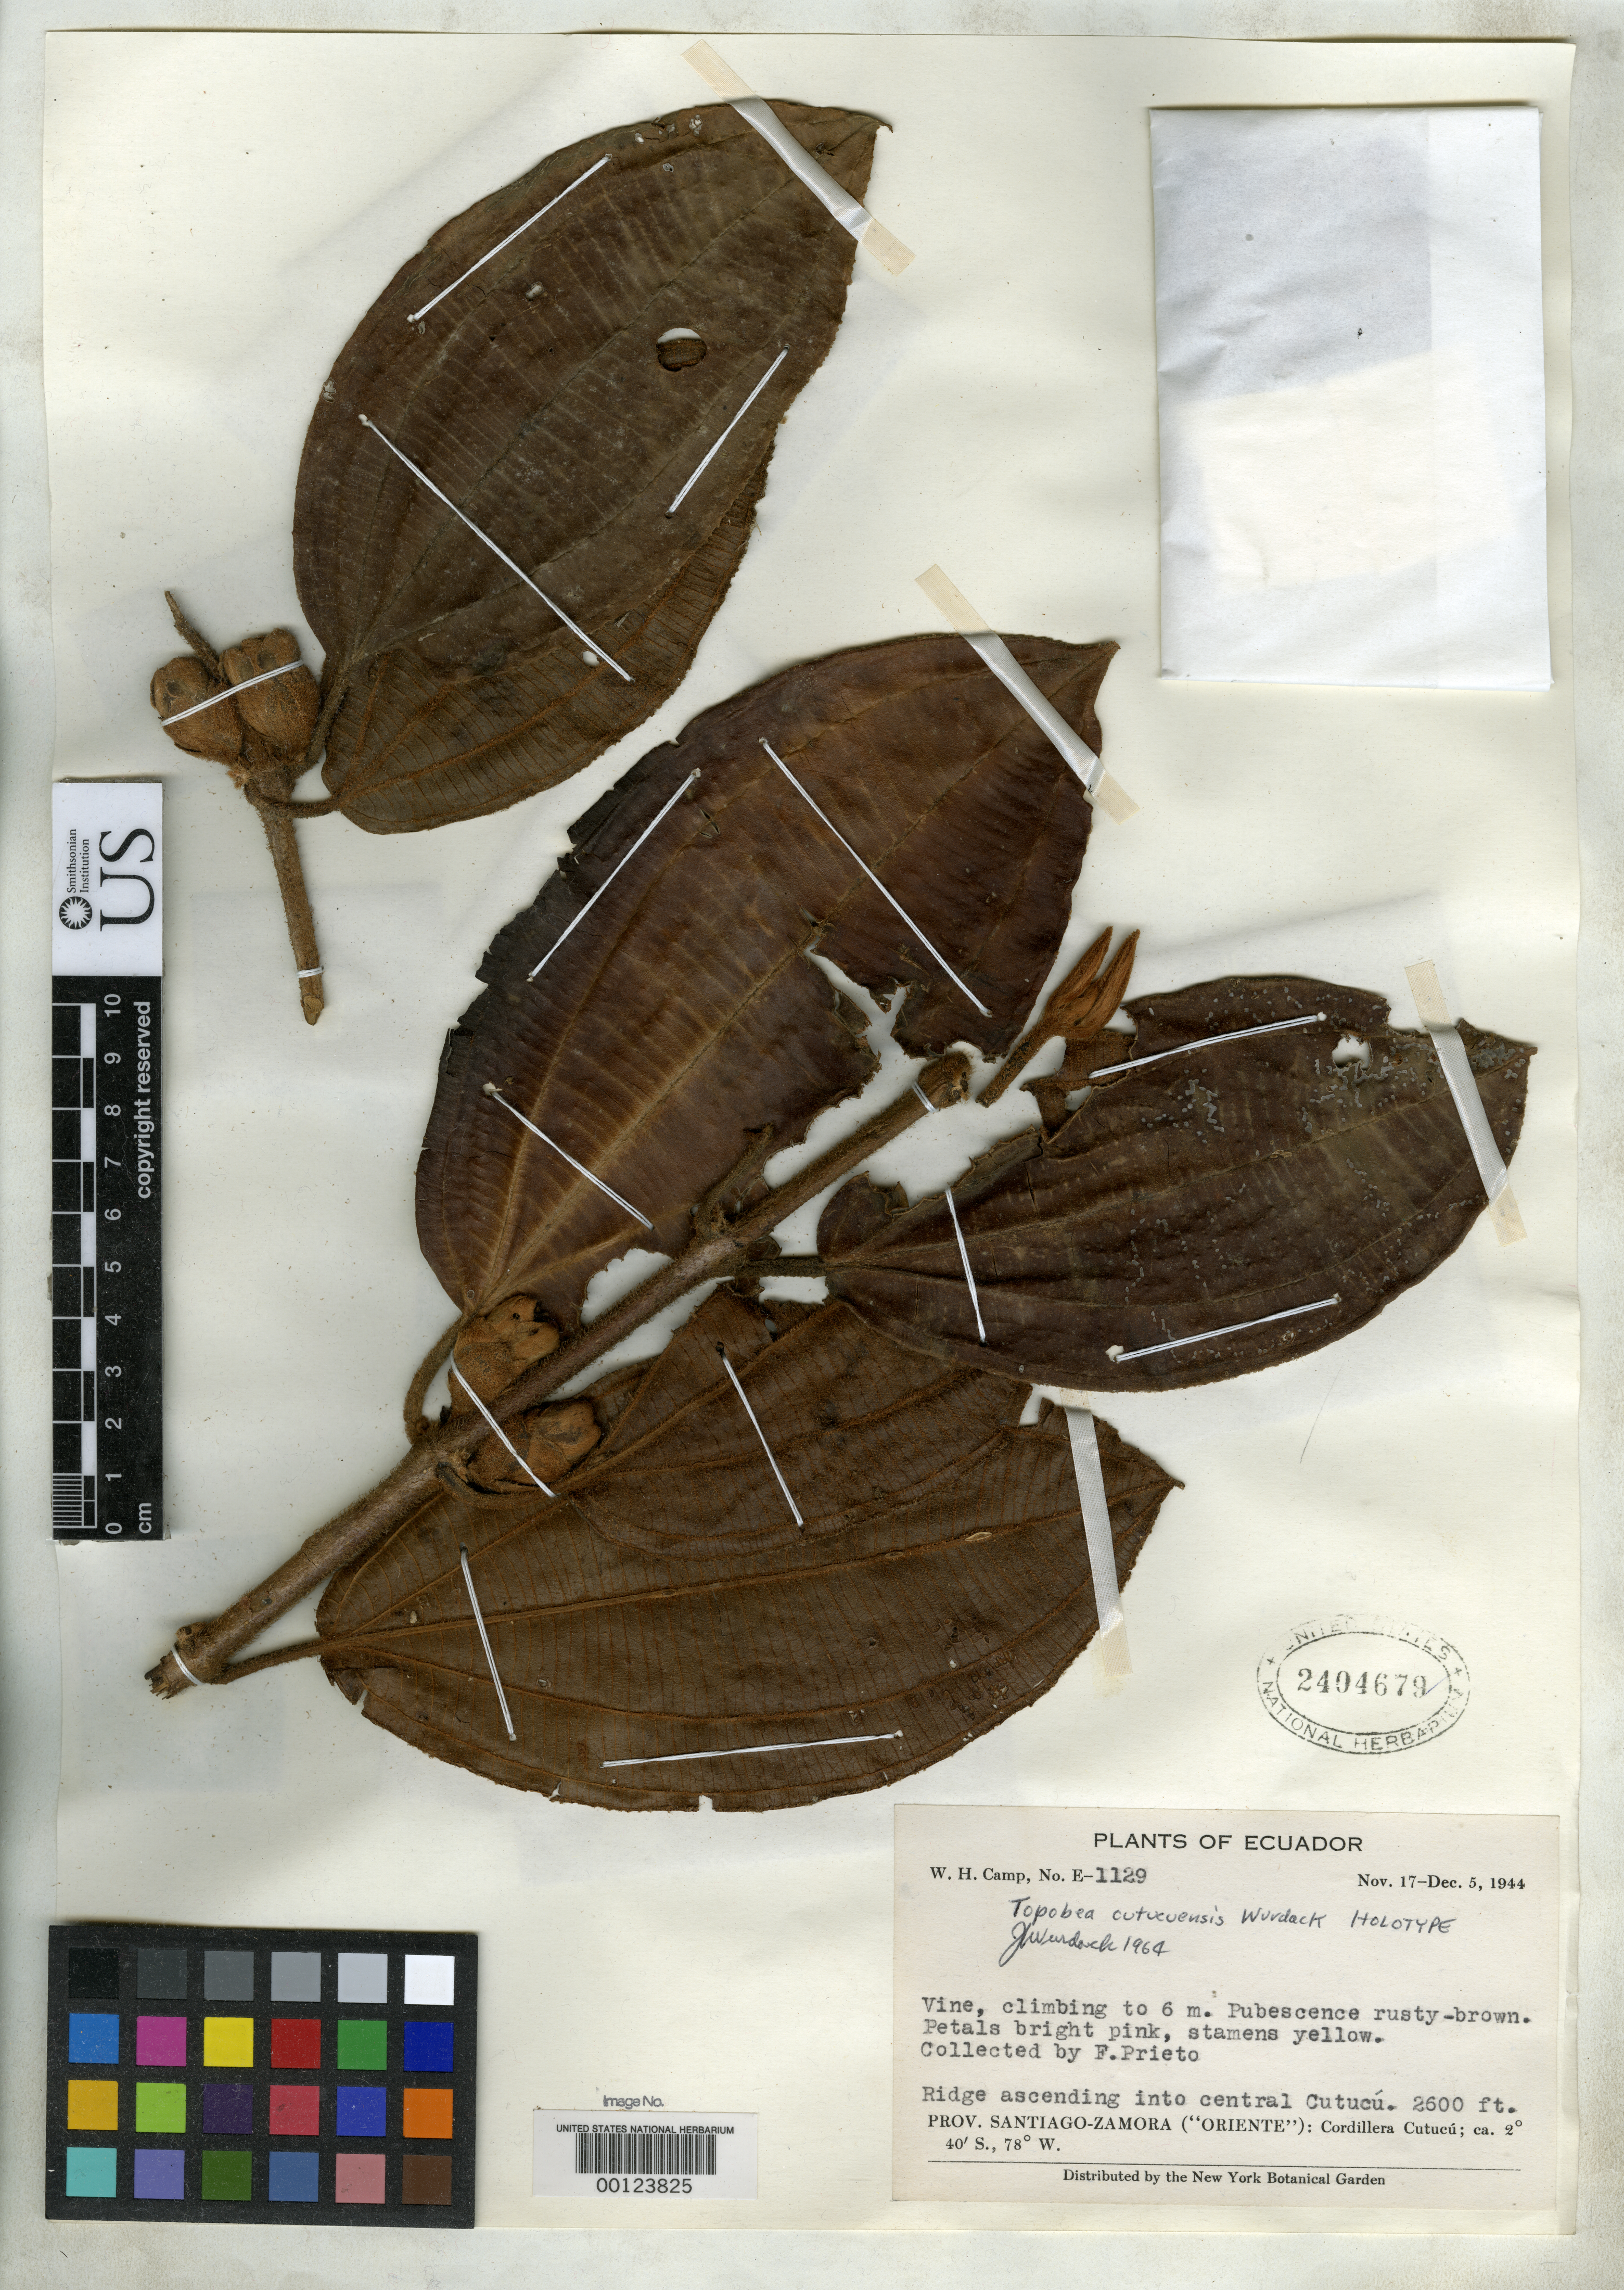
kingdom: Plantae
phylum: Tracheophyta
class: Magnoliopsida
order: Myrtales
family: Melastomataceae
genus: Topobea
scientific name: Topobea cutucuensis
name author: Wurdack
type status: Holotype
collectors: F. Prieto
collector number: Camp E-1129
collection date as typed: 17 Nov 1944 to 05 Dec 1944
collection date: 1944-11-17/1944-12-05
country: Ecuador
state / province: Morona-Santiago / Zamora-Chinchipe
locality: Cordillera Cutucu; alt. 2600 ft.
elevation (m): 792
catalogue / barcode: US 2404679